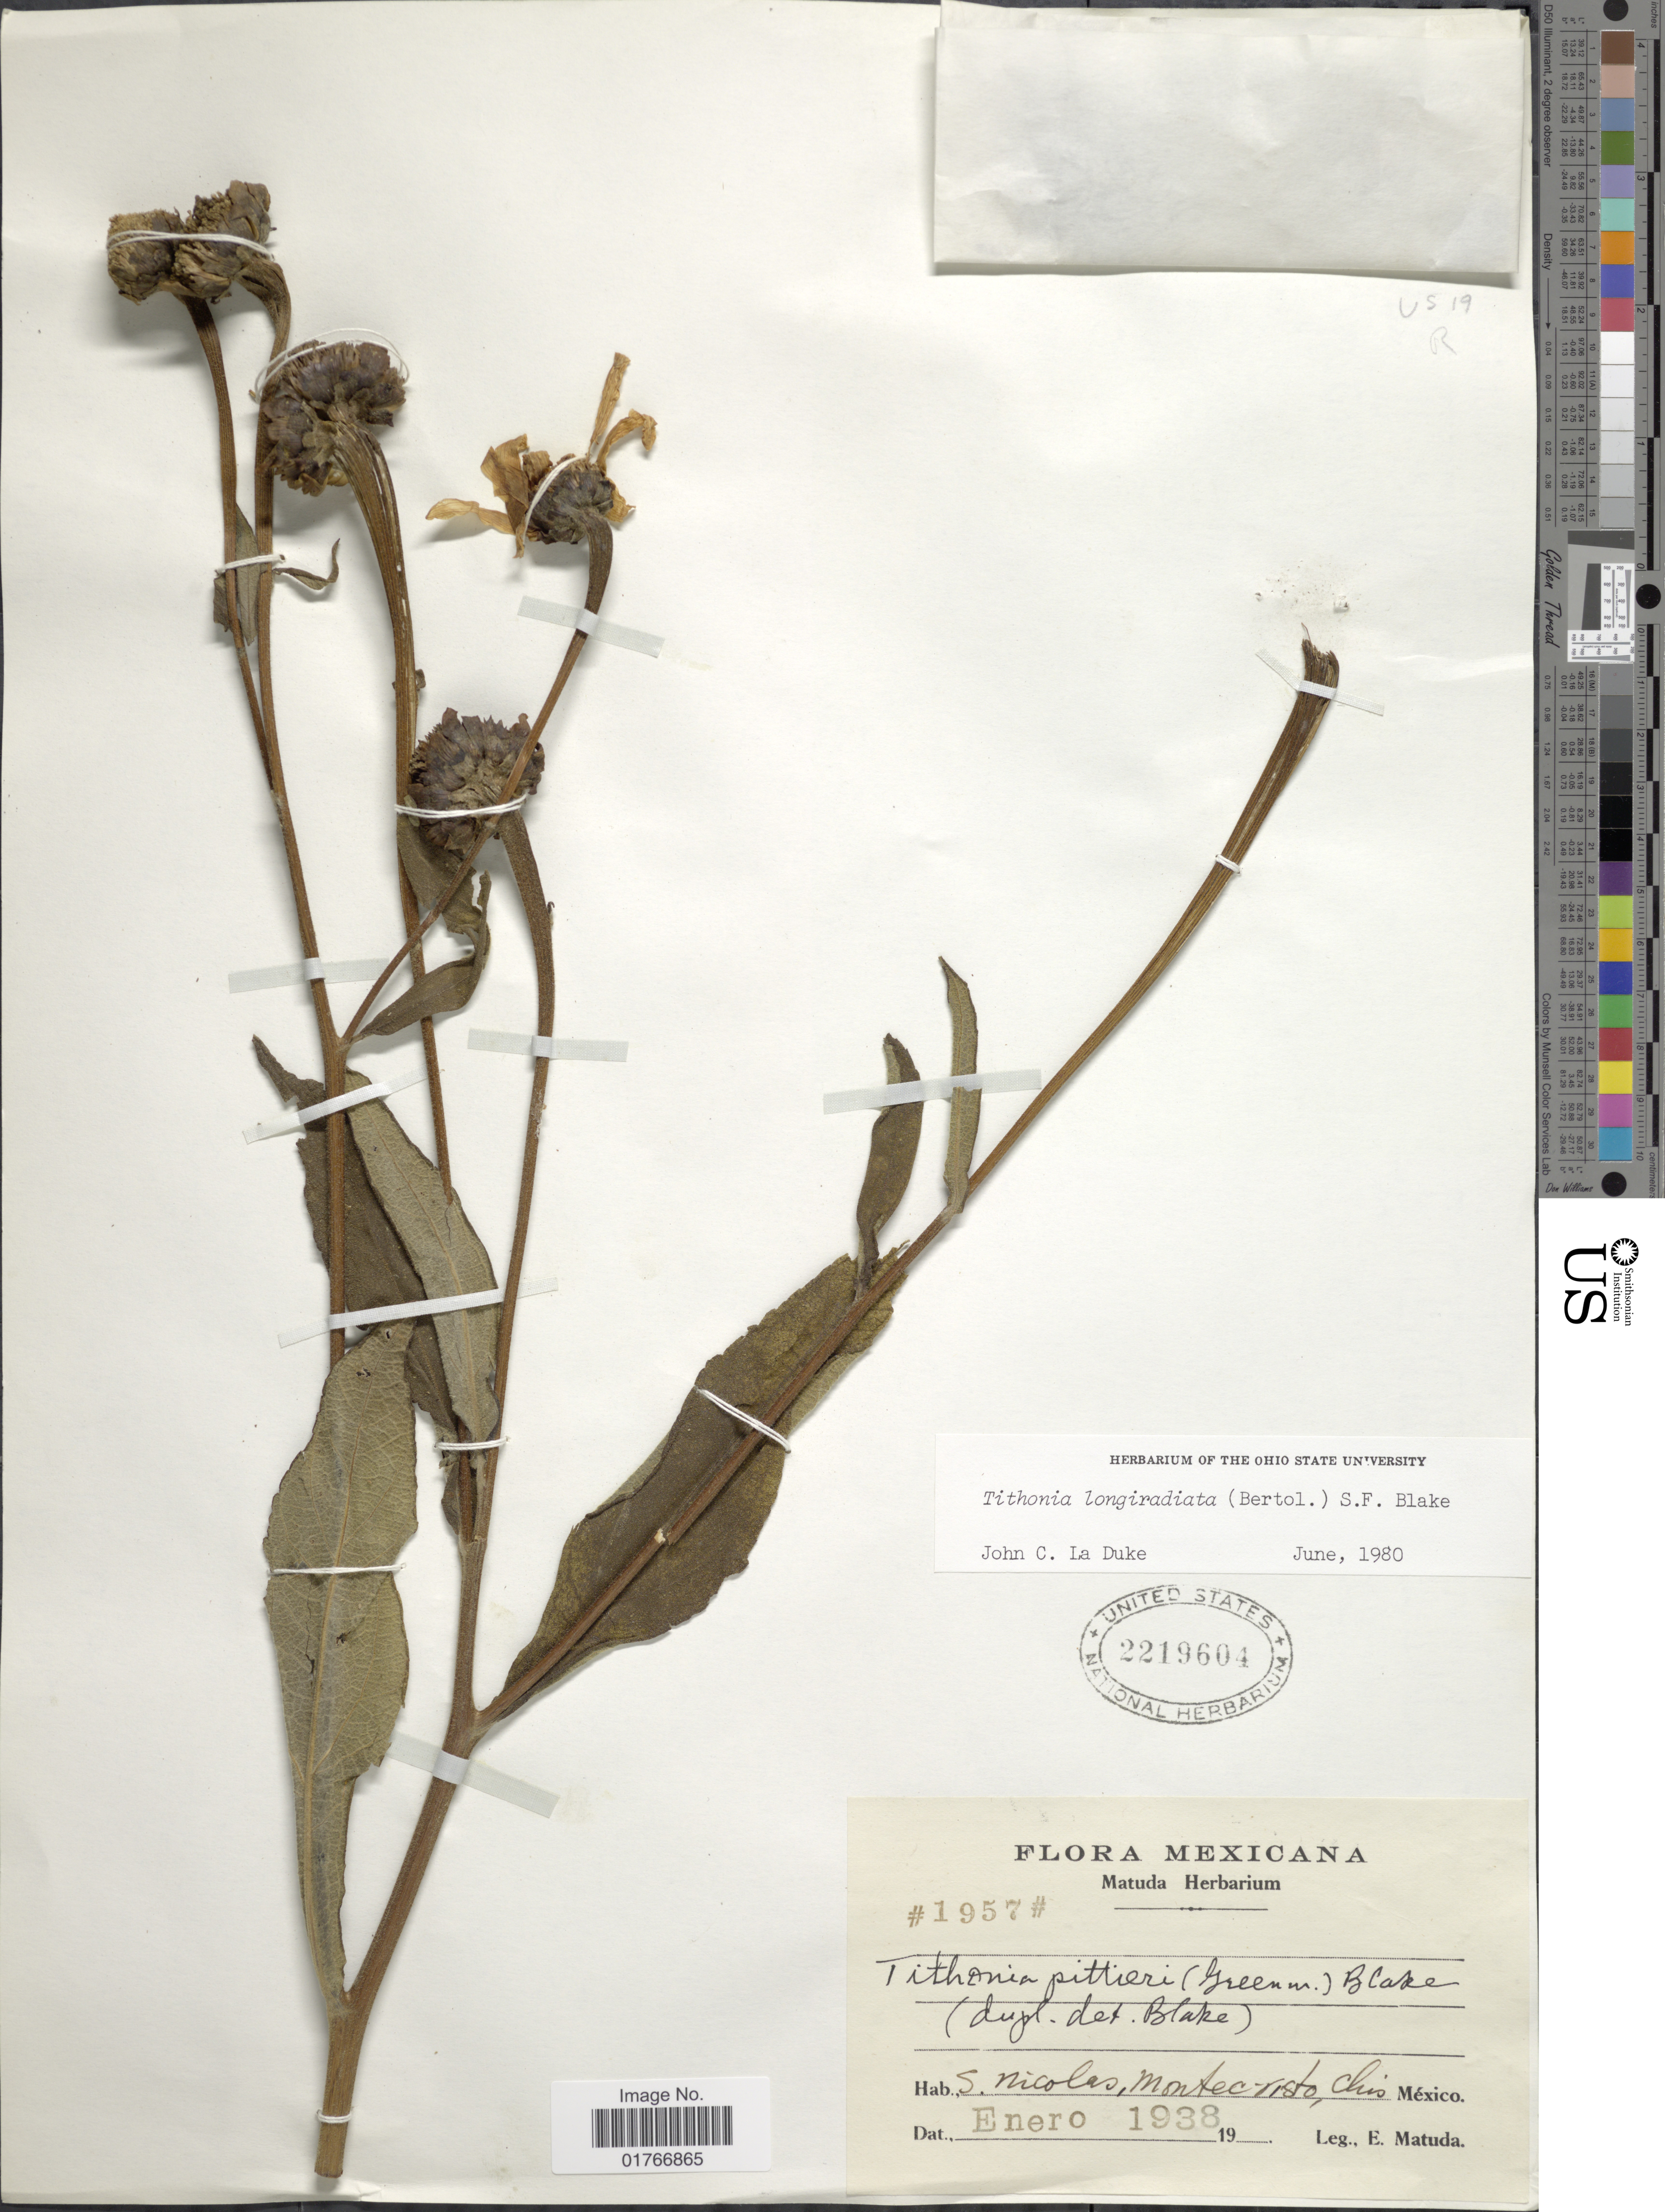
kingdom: Plantae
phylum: Tracheophyta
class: Magnoliopsida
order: Asterales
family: Asteraceae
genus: Tithonia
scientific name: Tithonia longiradiata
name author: (Bertol.) S.F. Blake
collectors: E. Matuda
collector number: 1957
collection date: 1938-01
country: Mexico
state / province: Chiapas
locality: S. Nicolas, Montecristo, Chis.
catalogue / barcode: US 2219604